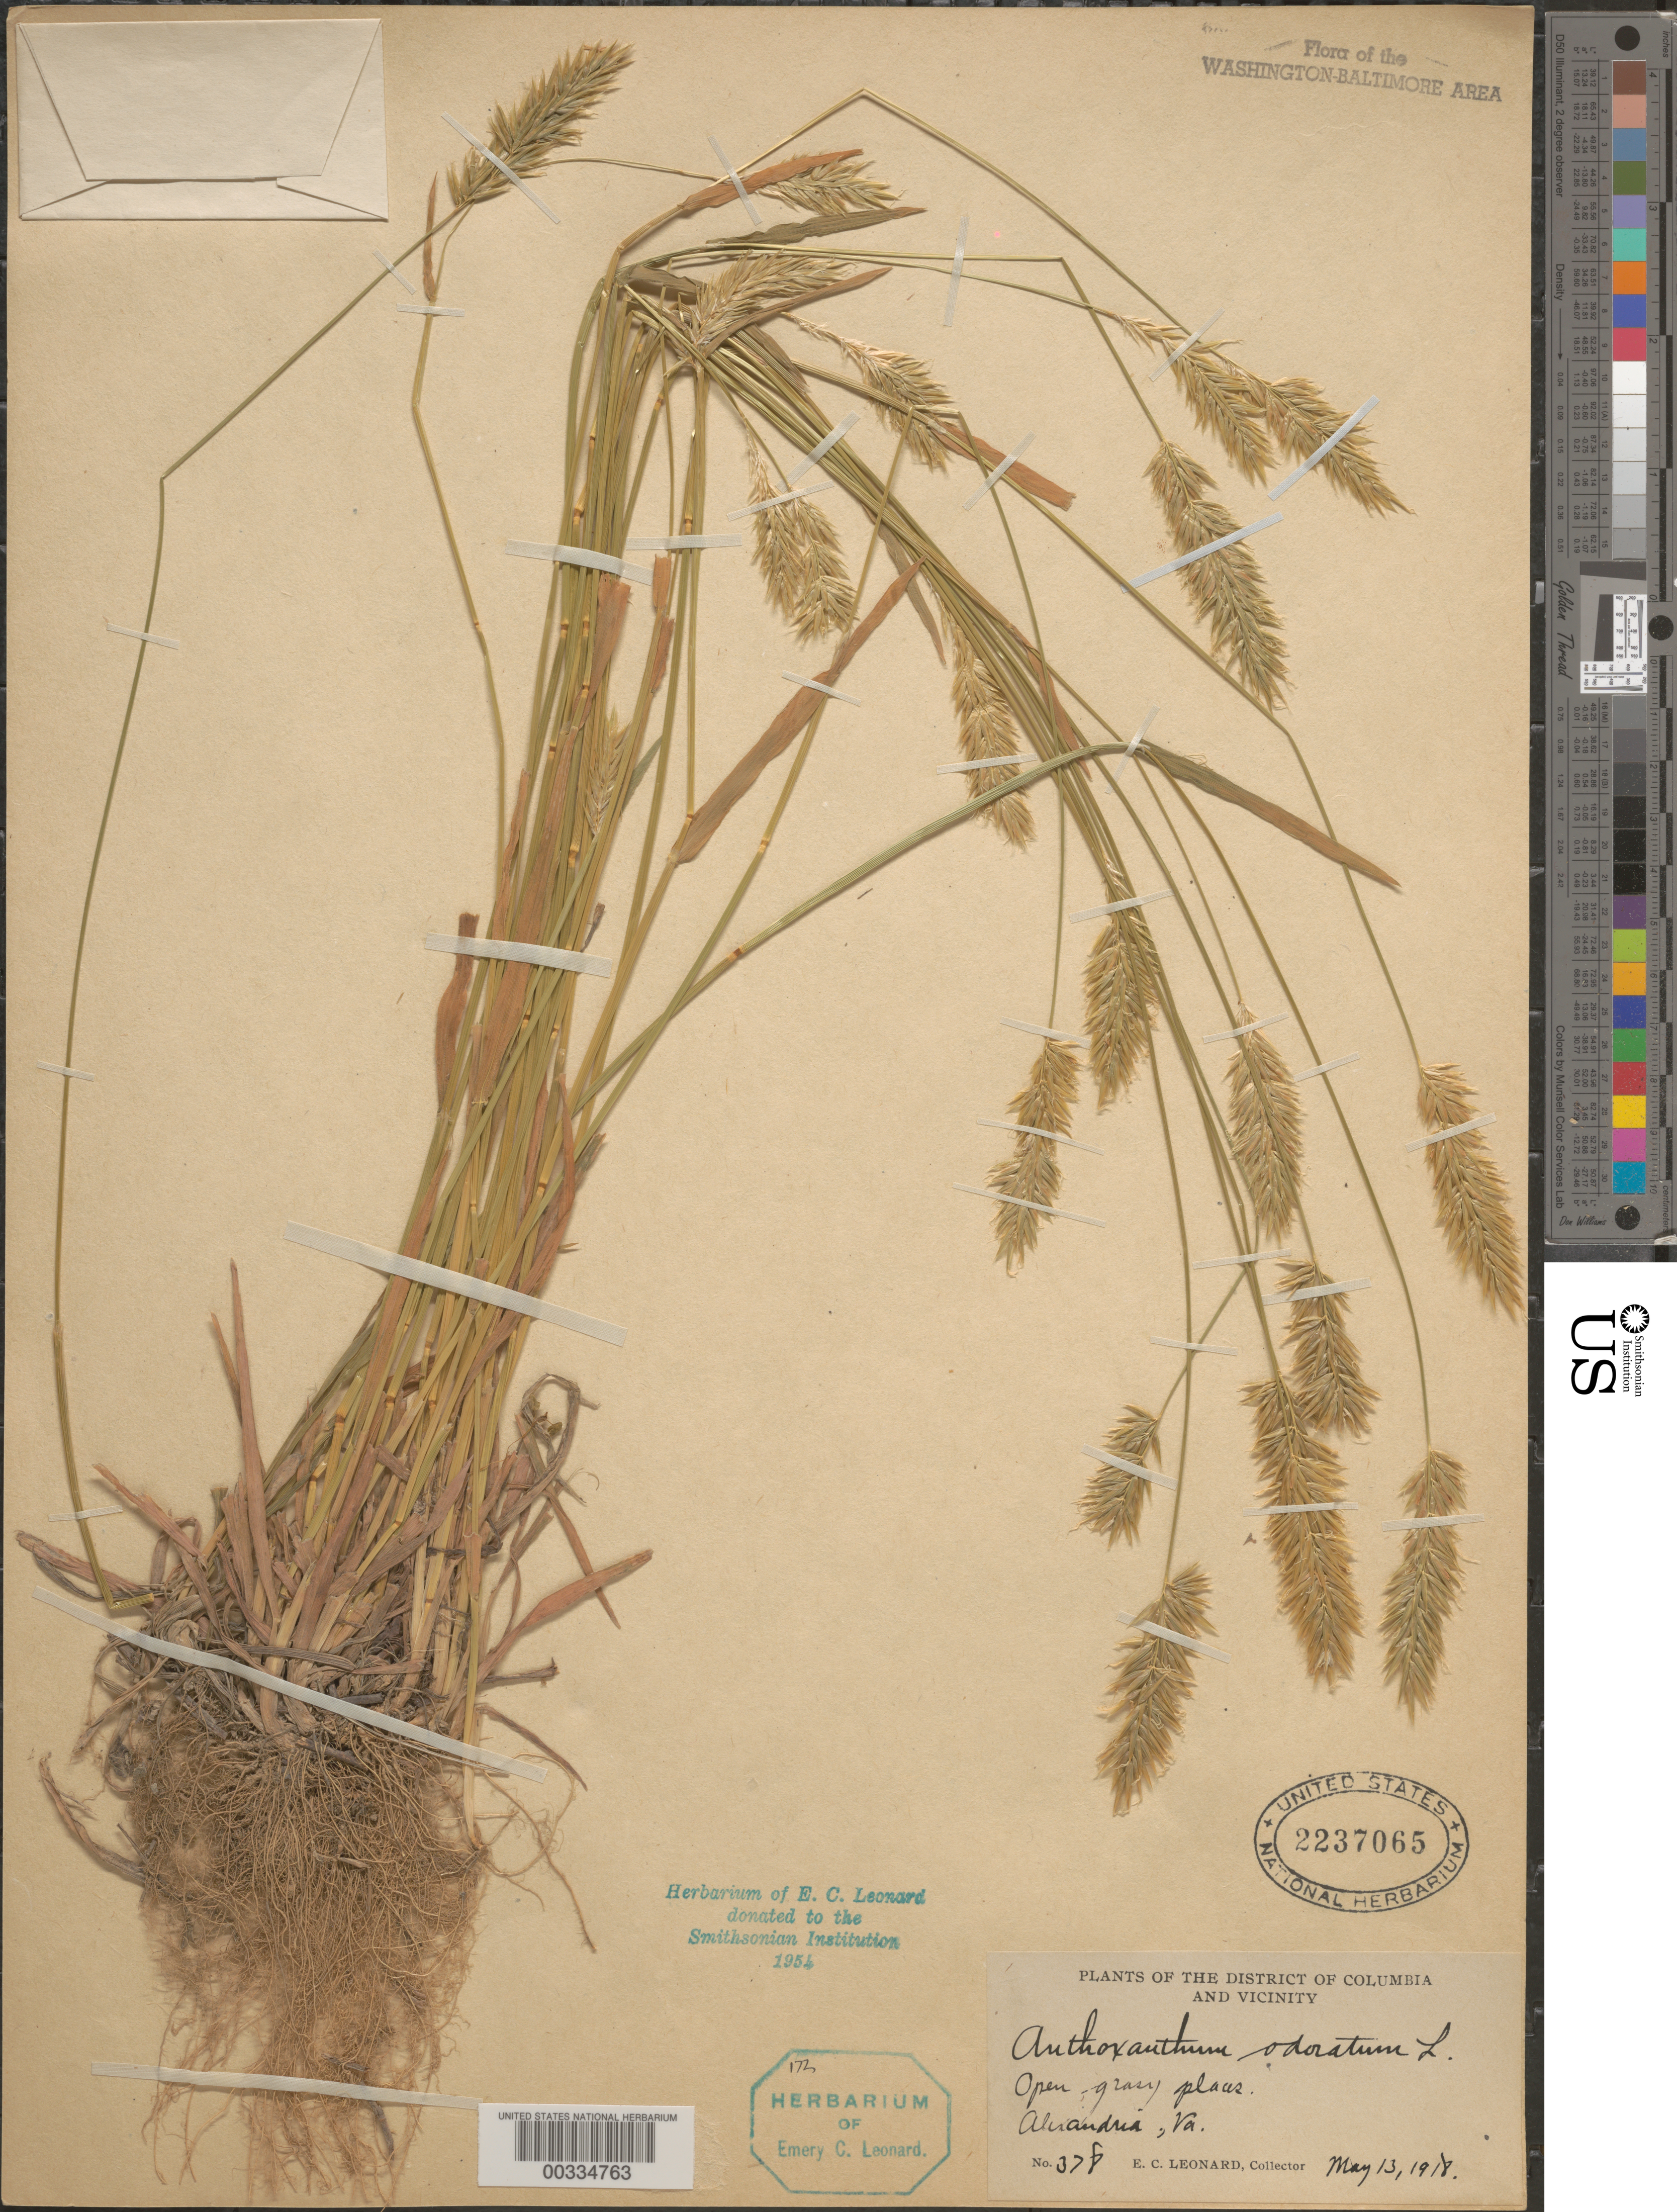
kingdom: Plantae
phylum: Tracheophyta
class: Liliopsida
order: Poales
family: Poaceae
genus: Anthoxanthum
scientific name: Anthoxanthum odoratum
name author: L.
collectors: E. C. Leonard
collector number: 378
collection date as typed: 13 May 1918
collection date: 1918-05-13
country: United States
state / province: Virginia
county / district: City of Alexandria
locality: Alexandria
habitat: Open grassy places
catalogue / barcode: US 2237065